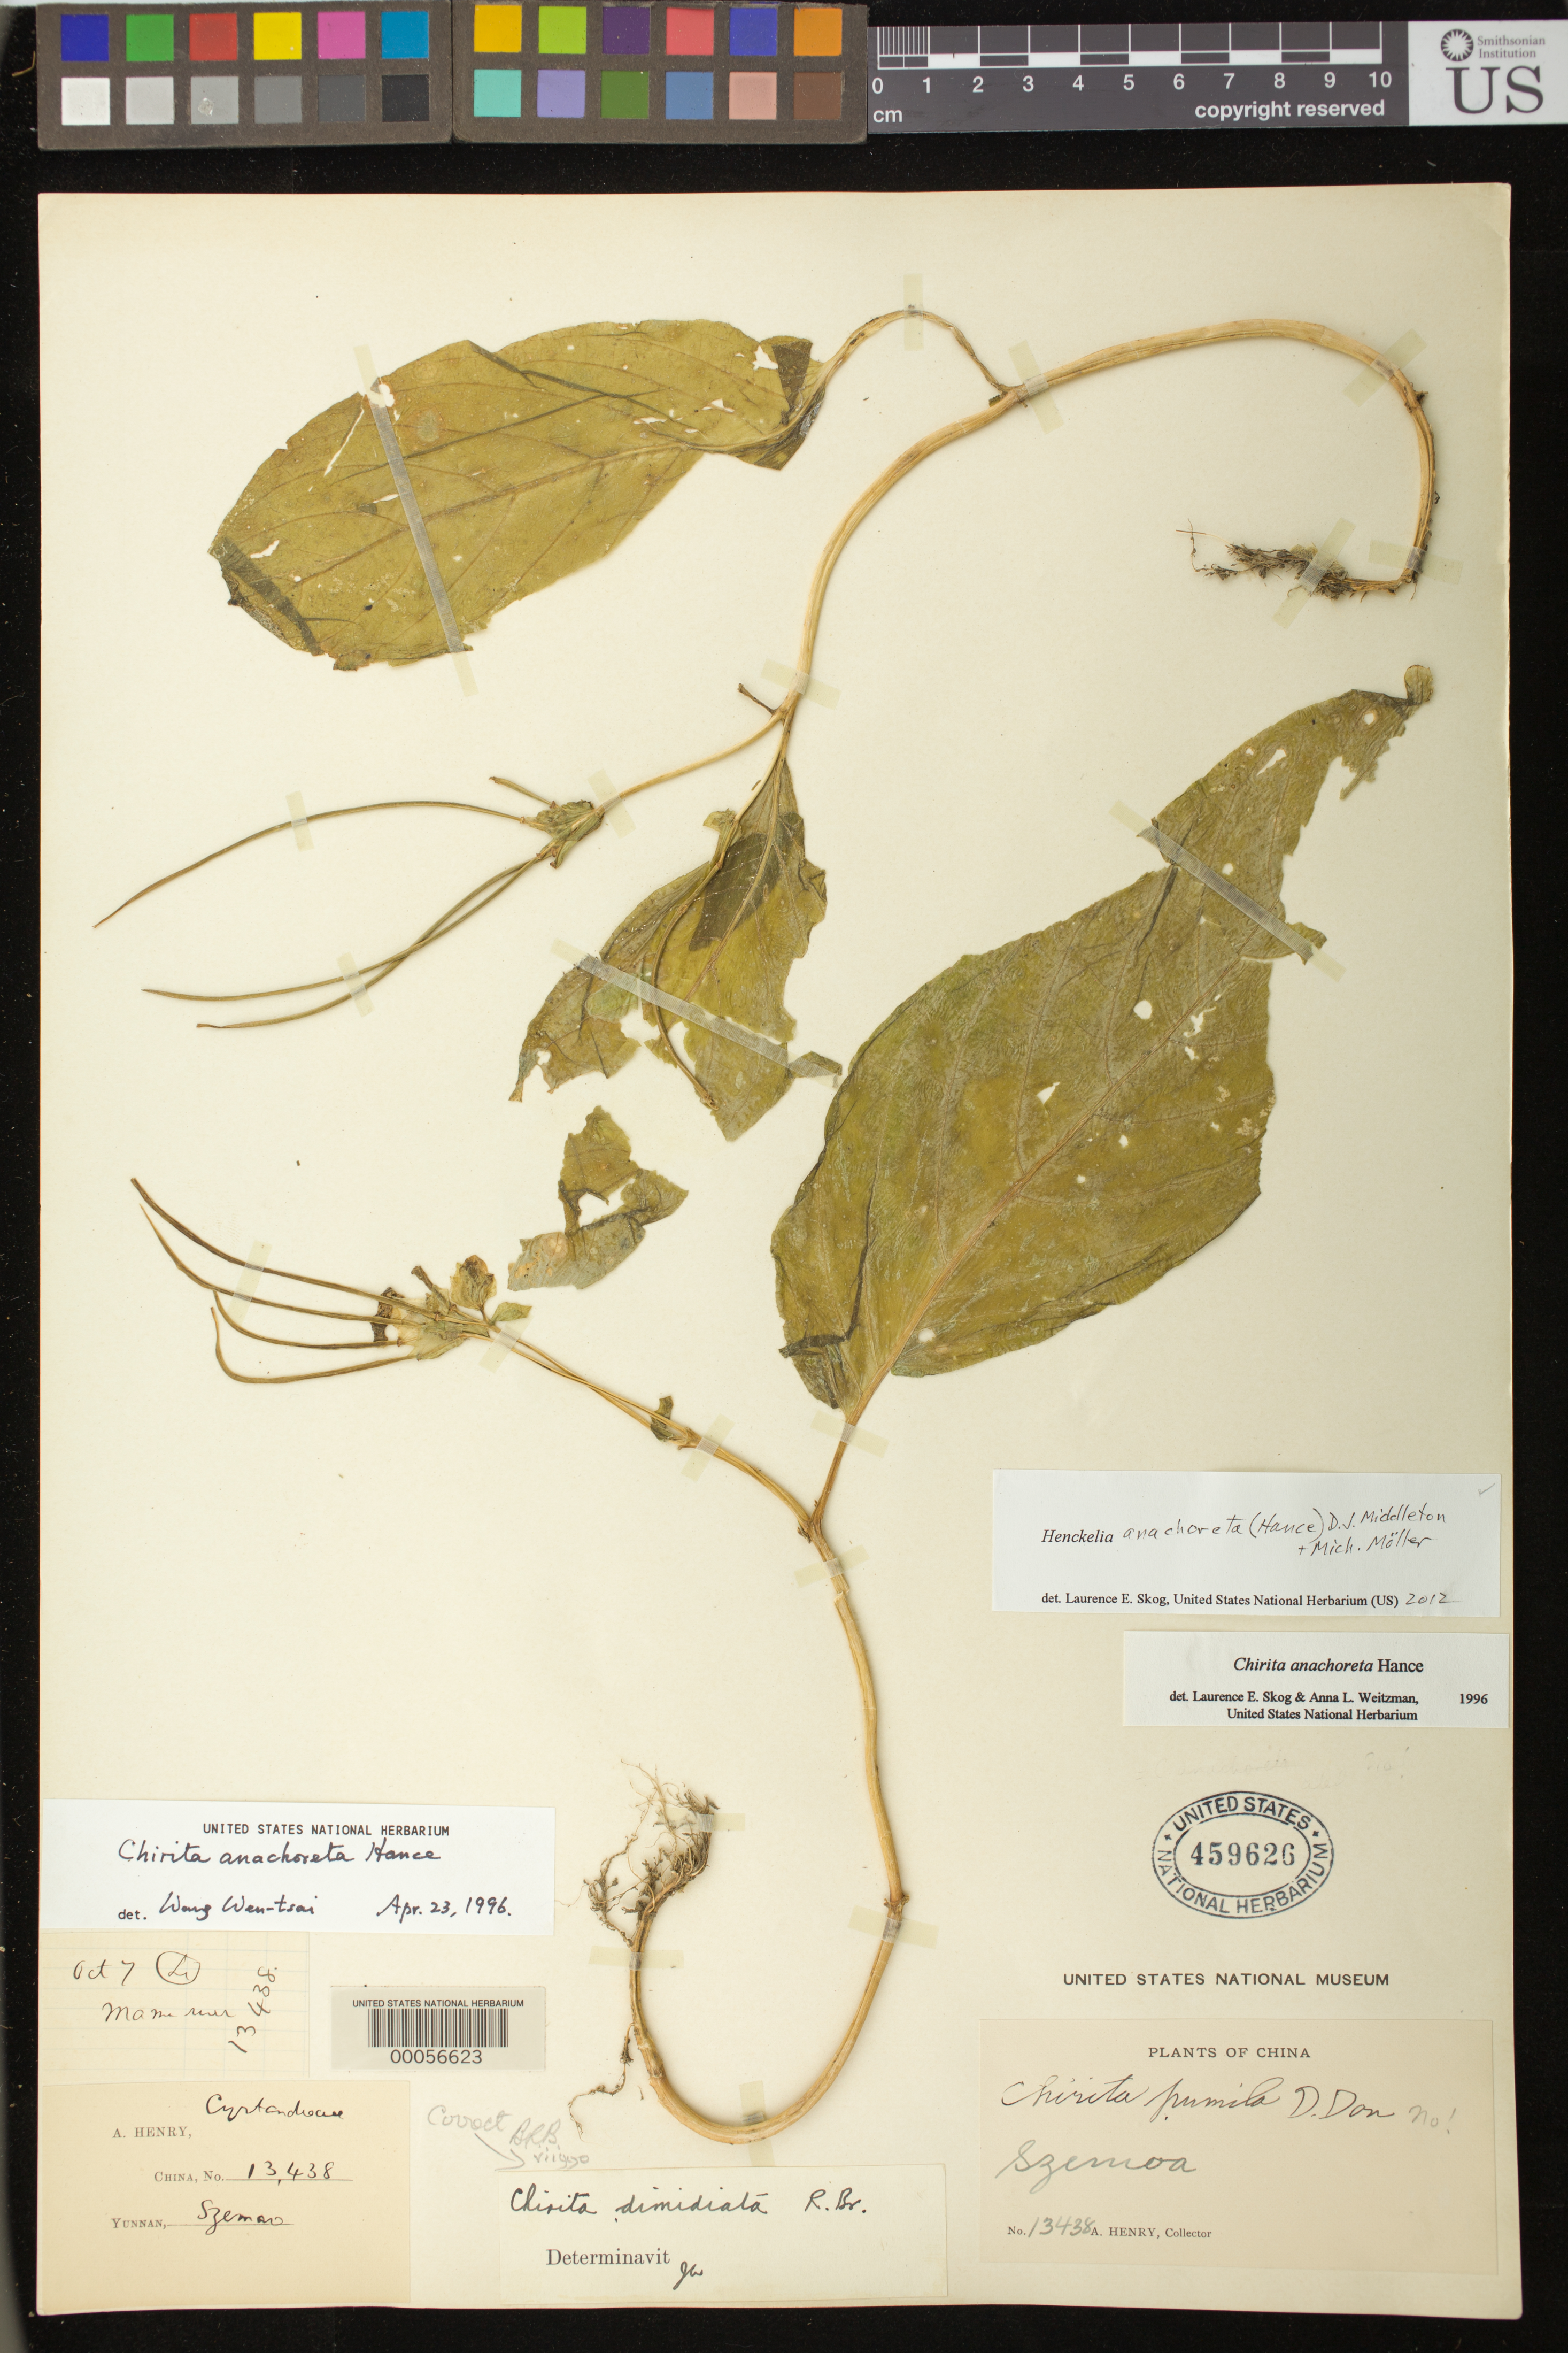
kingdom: Plantae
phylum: Tracheophyta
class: Magnoliopsida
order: Lamiales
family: Gesneriaceae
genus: Henckelia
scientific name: Henckelia anachoreta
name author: (Hance) D.J. Middleton & Mich. Möller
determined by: Skog, Laurence E.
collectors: A. Henry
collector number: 13438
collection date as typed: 07 Oct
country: China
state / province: Yunnan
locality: Szemoa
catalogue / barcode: US 459626